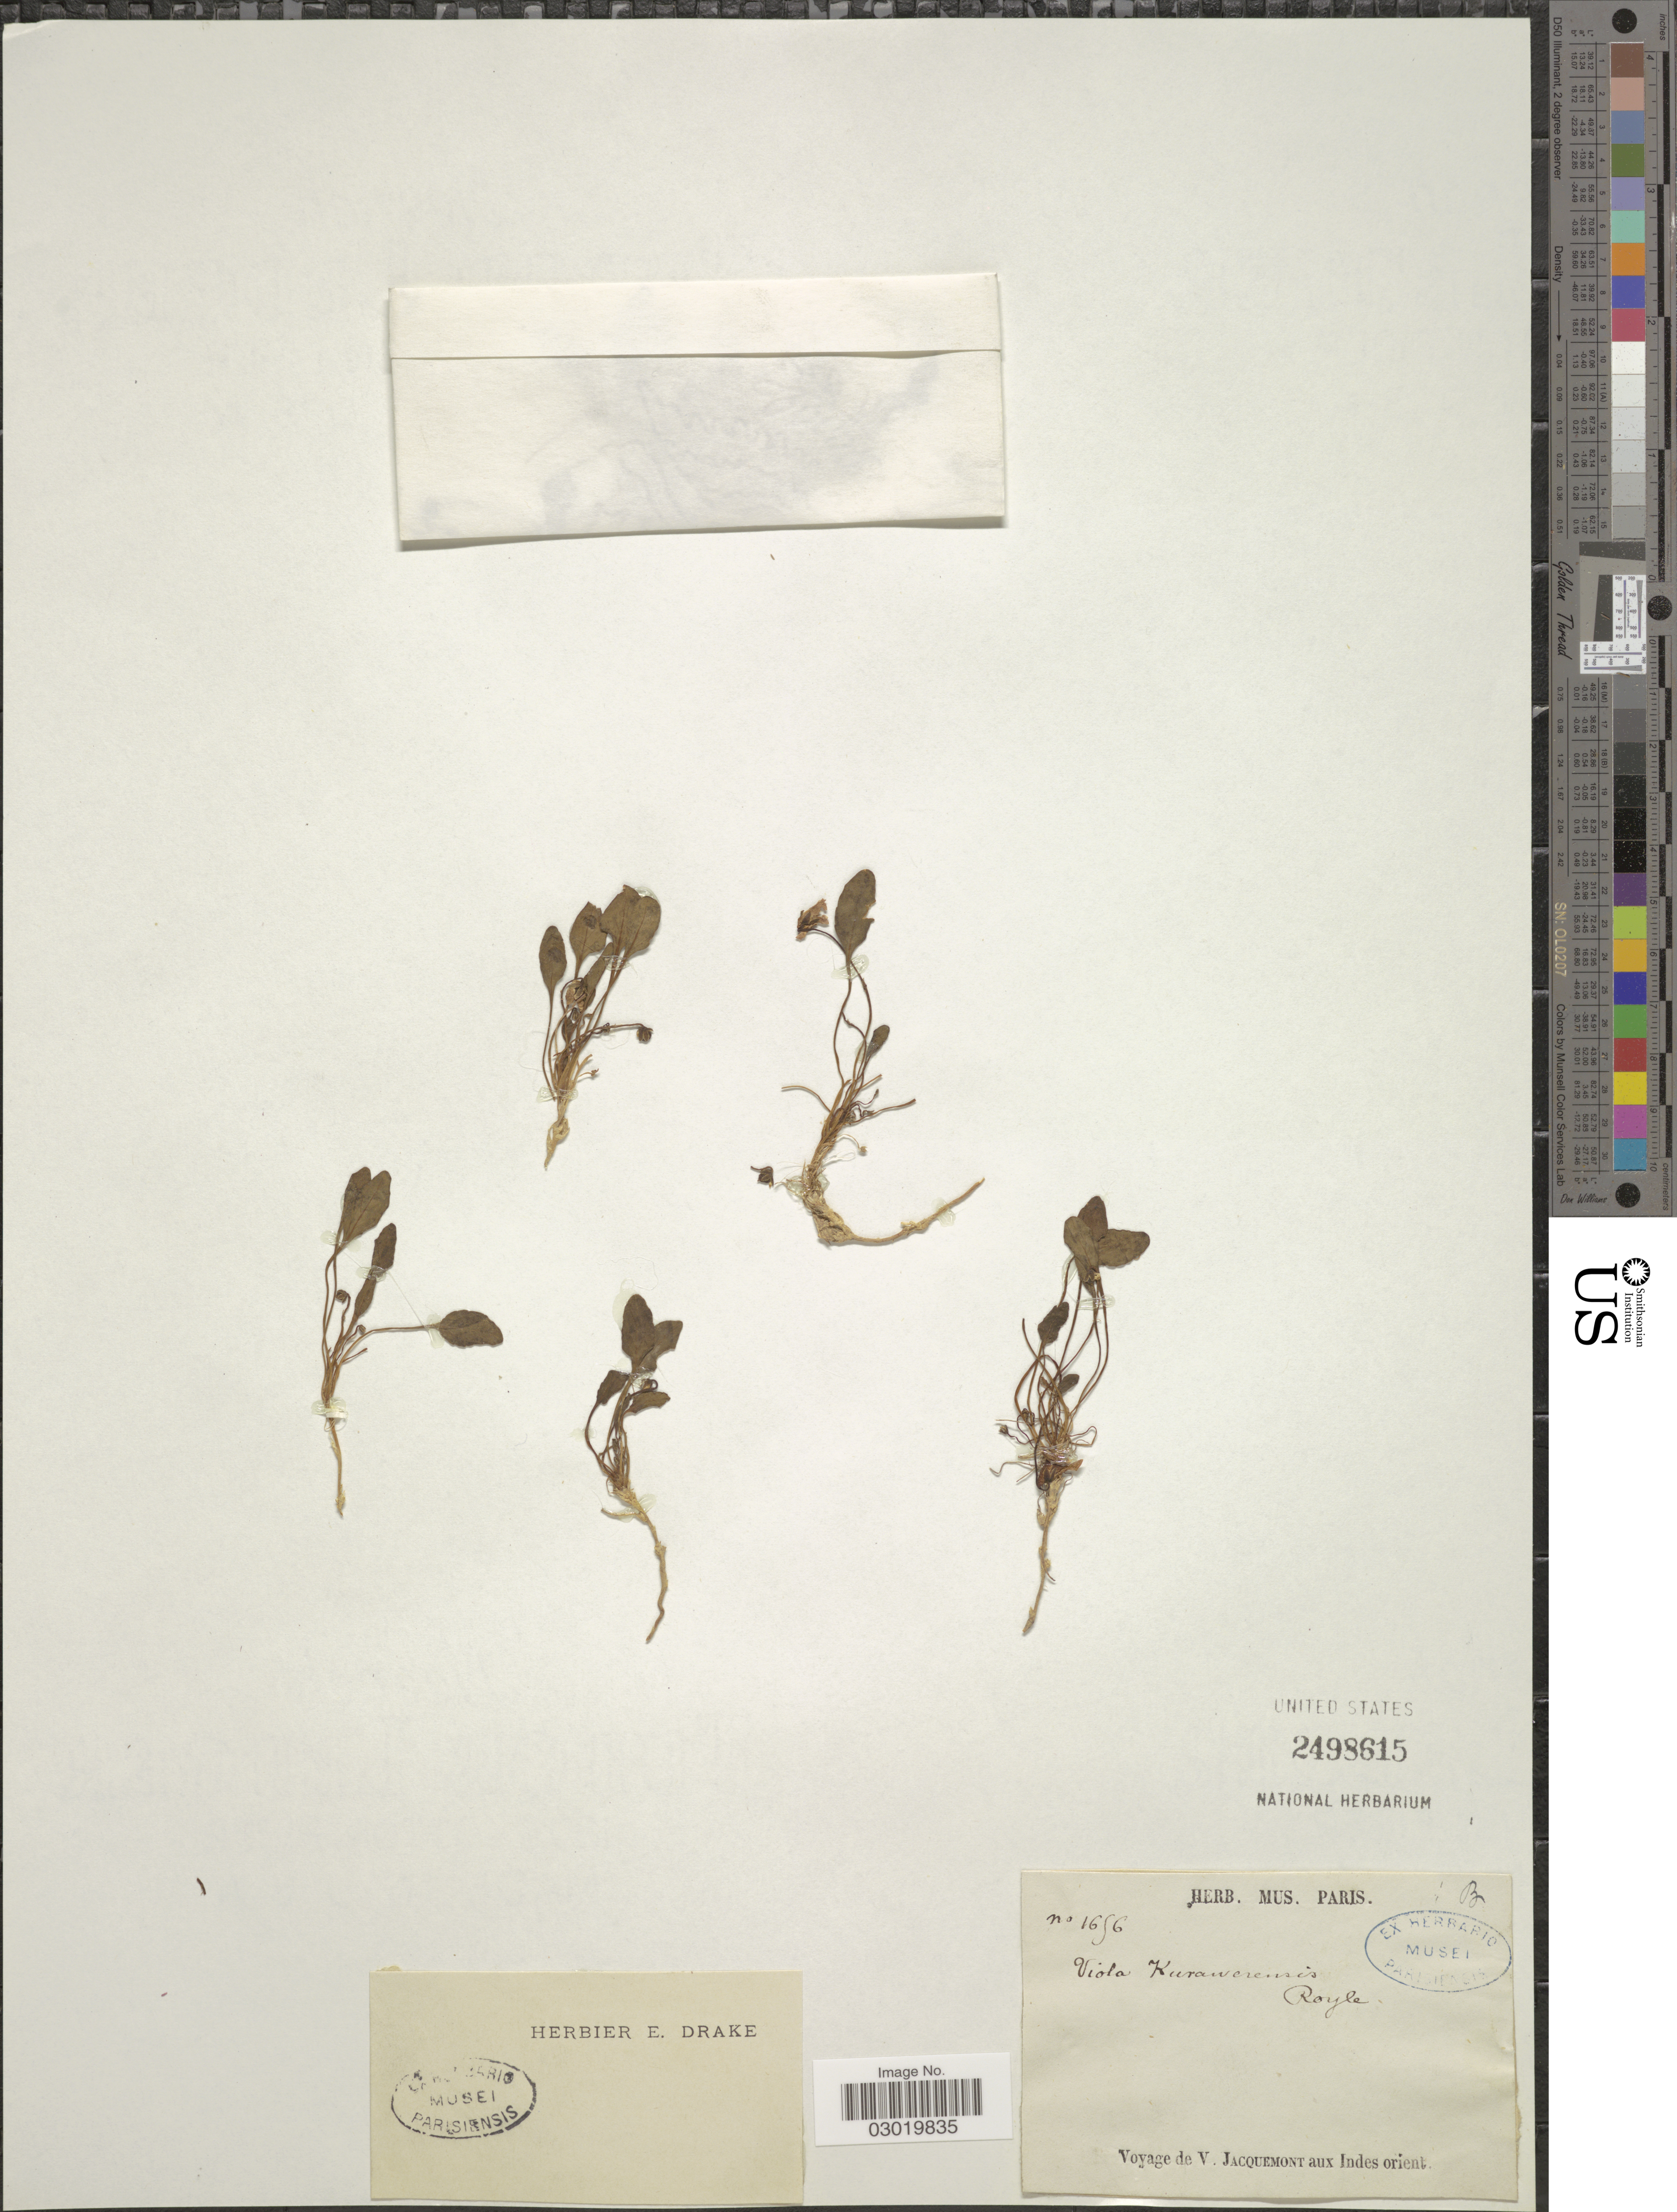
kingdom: Plantae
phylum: Tracheophyta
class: Magnoliopsida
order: Malpighiales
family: Violaceae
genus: Viola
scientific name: Viola kunawurensis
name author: Royle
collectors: ex herb. Mus. Paris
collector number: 1656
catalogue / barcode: US 2498615